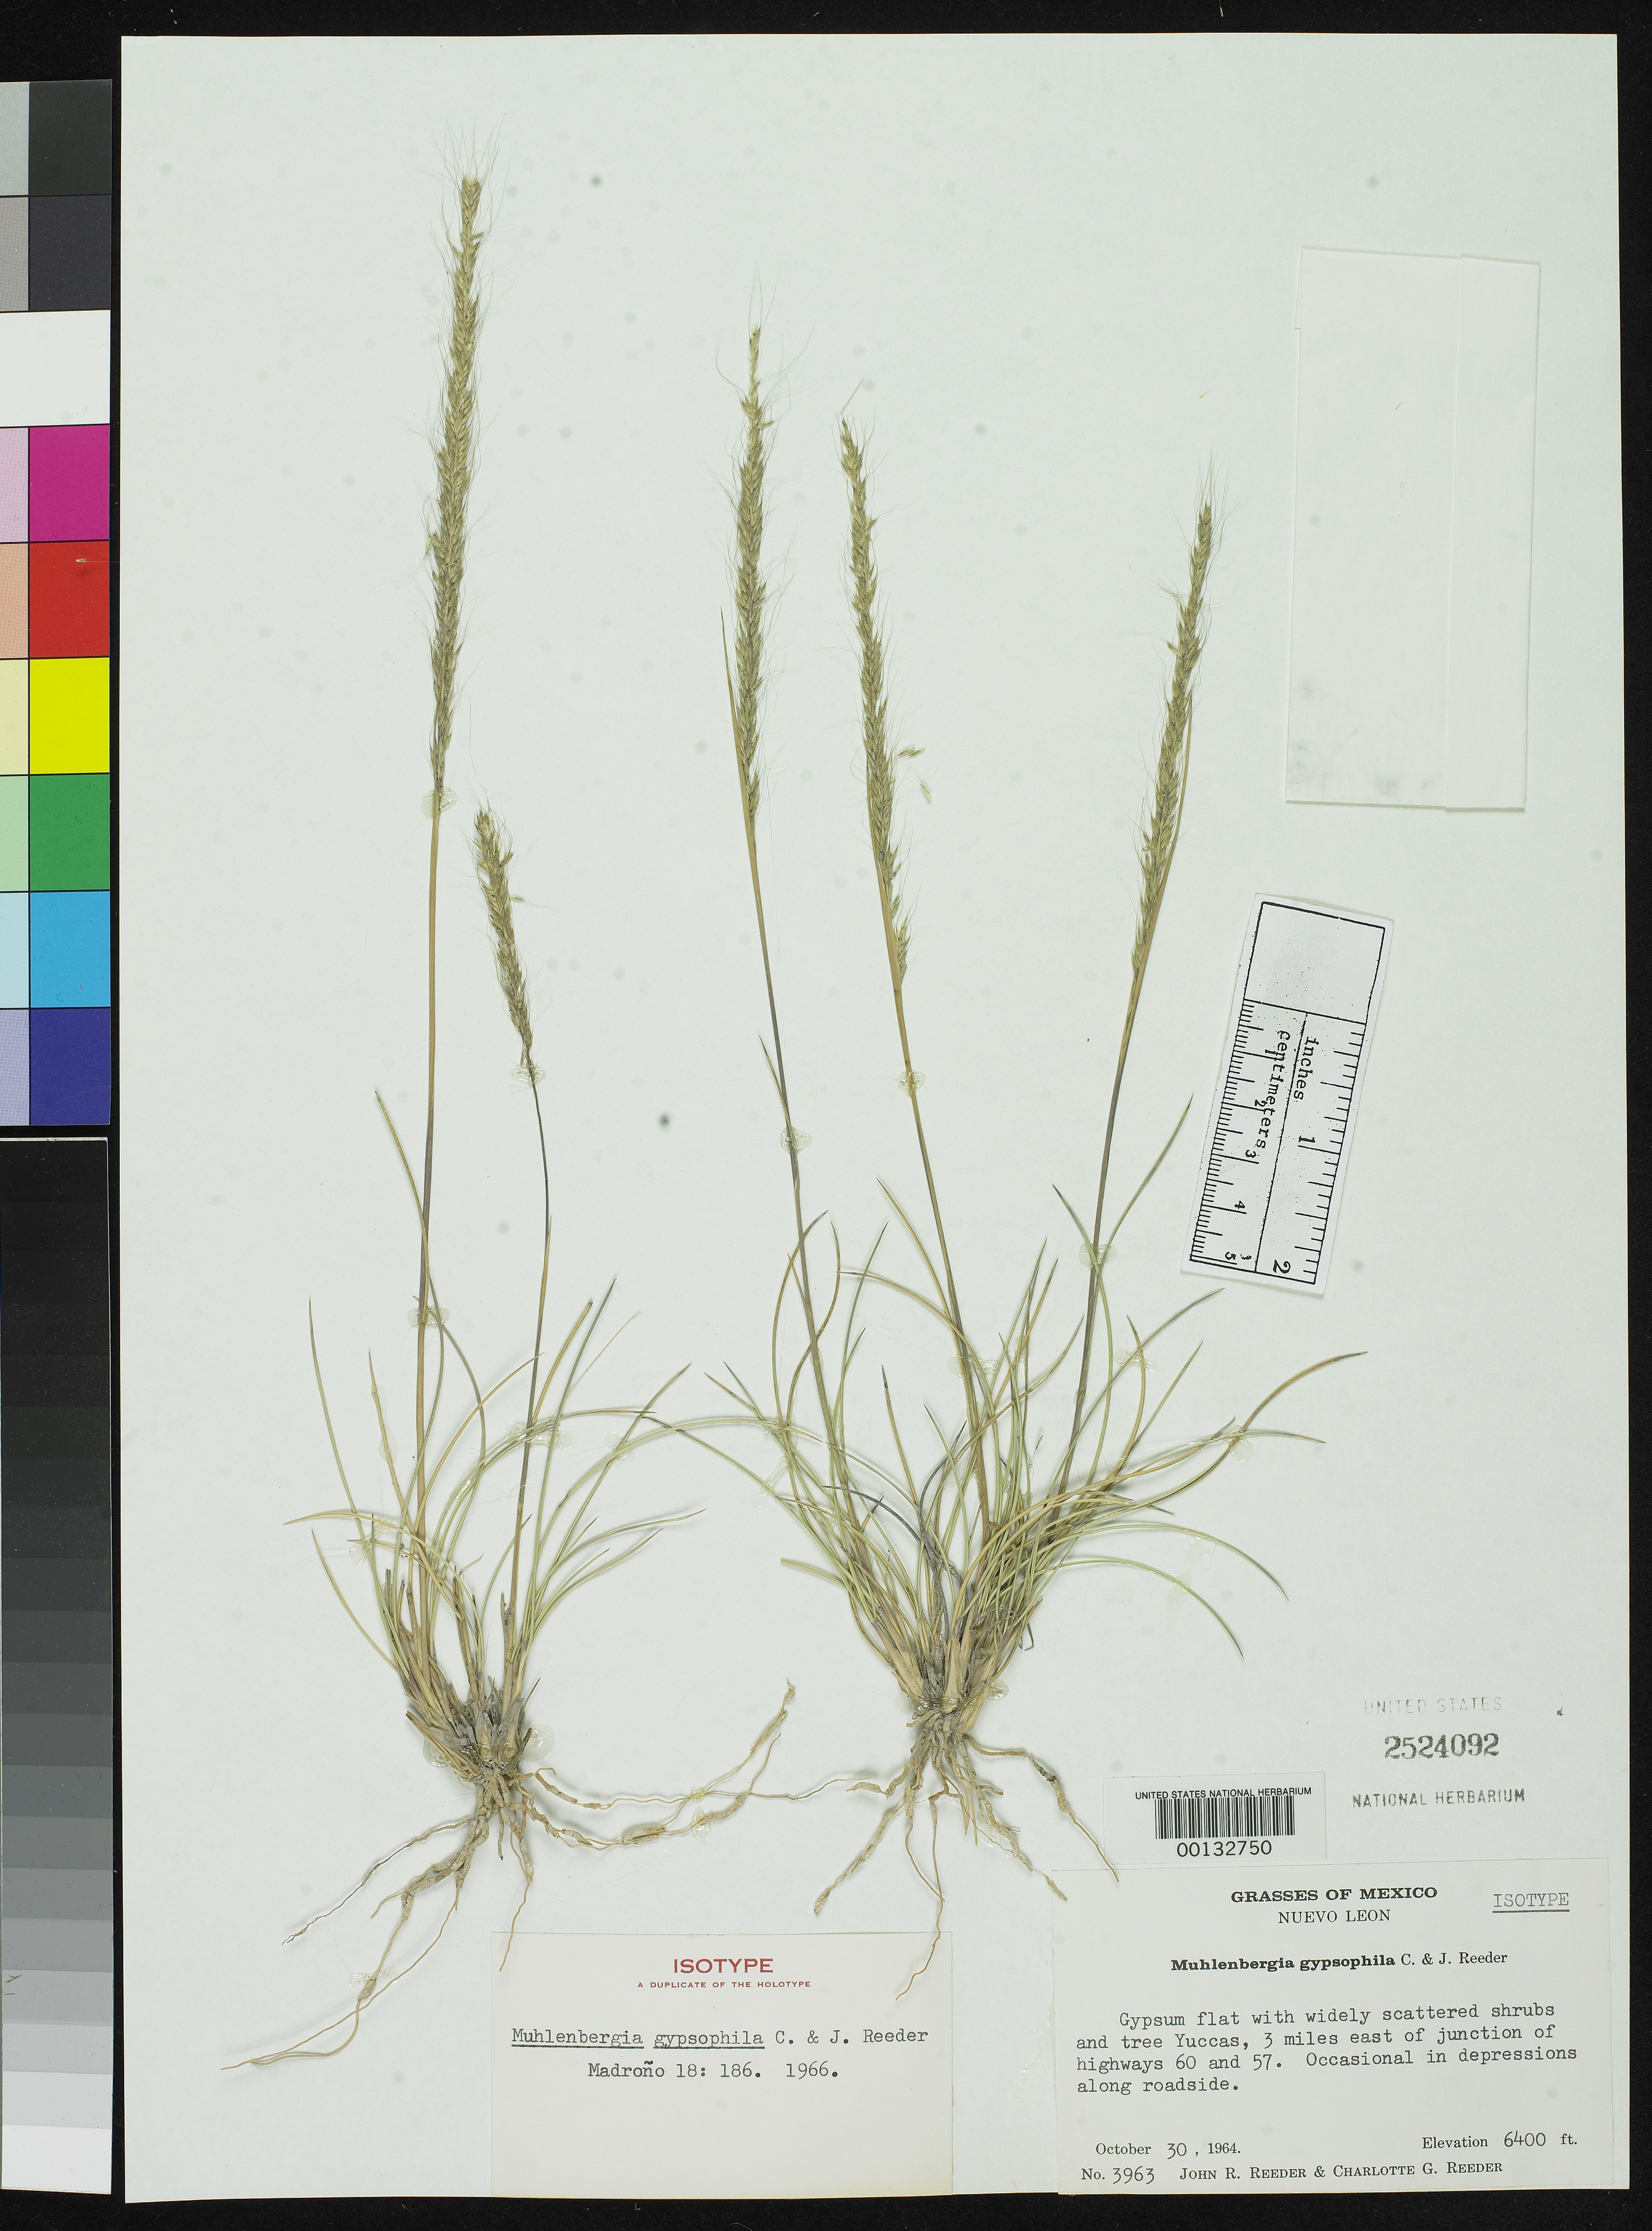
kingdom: Plantae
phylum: Tracheophyta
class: Liliopsida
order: Poales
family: Poaceae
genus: Muhlenbergia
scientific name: Muhlenbergia gypsophila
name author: C. Reeder & Reeder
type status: Isotype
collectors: J. R. Reeder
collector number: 3963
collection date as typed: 30 Oct 1964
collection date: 1964-10-30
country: Mexico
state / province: Nuevo León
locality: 3 mi E of junction of highways 60 and 57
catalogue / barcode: US 2524092